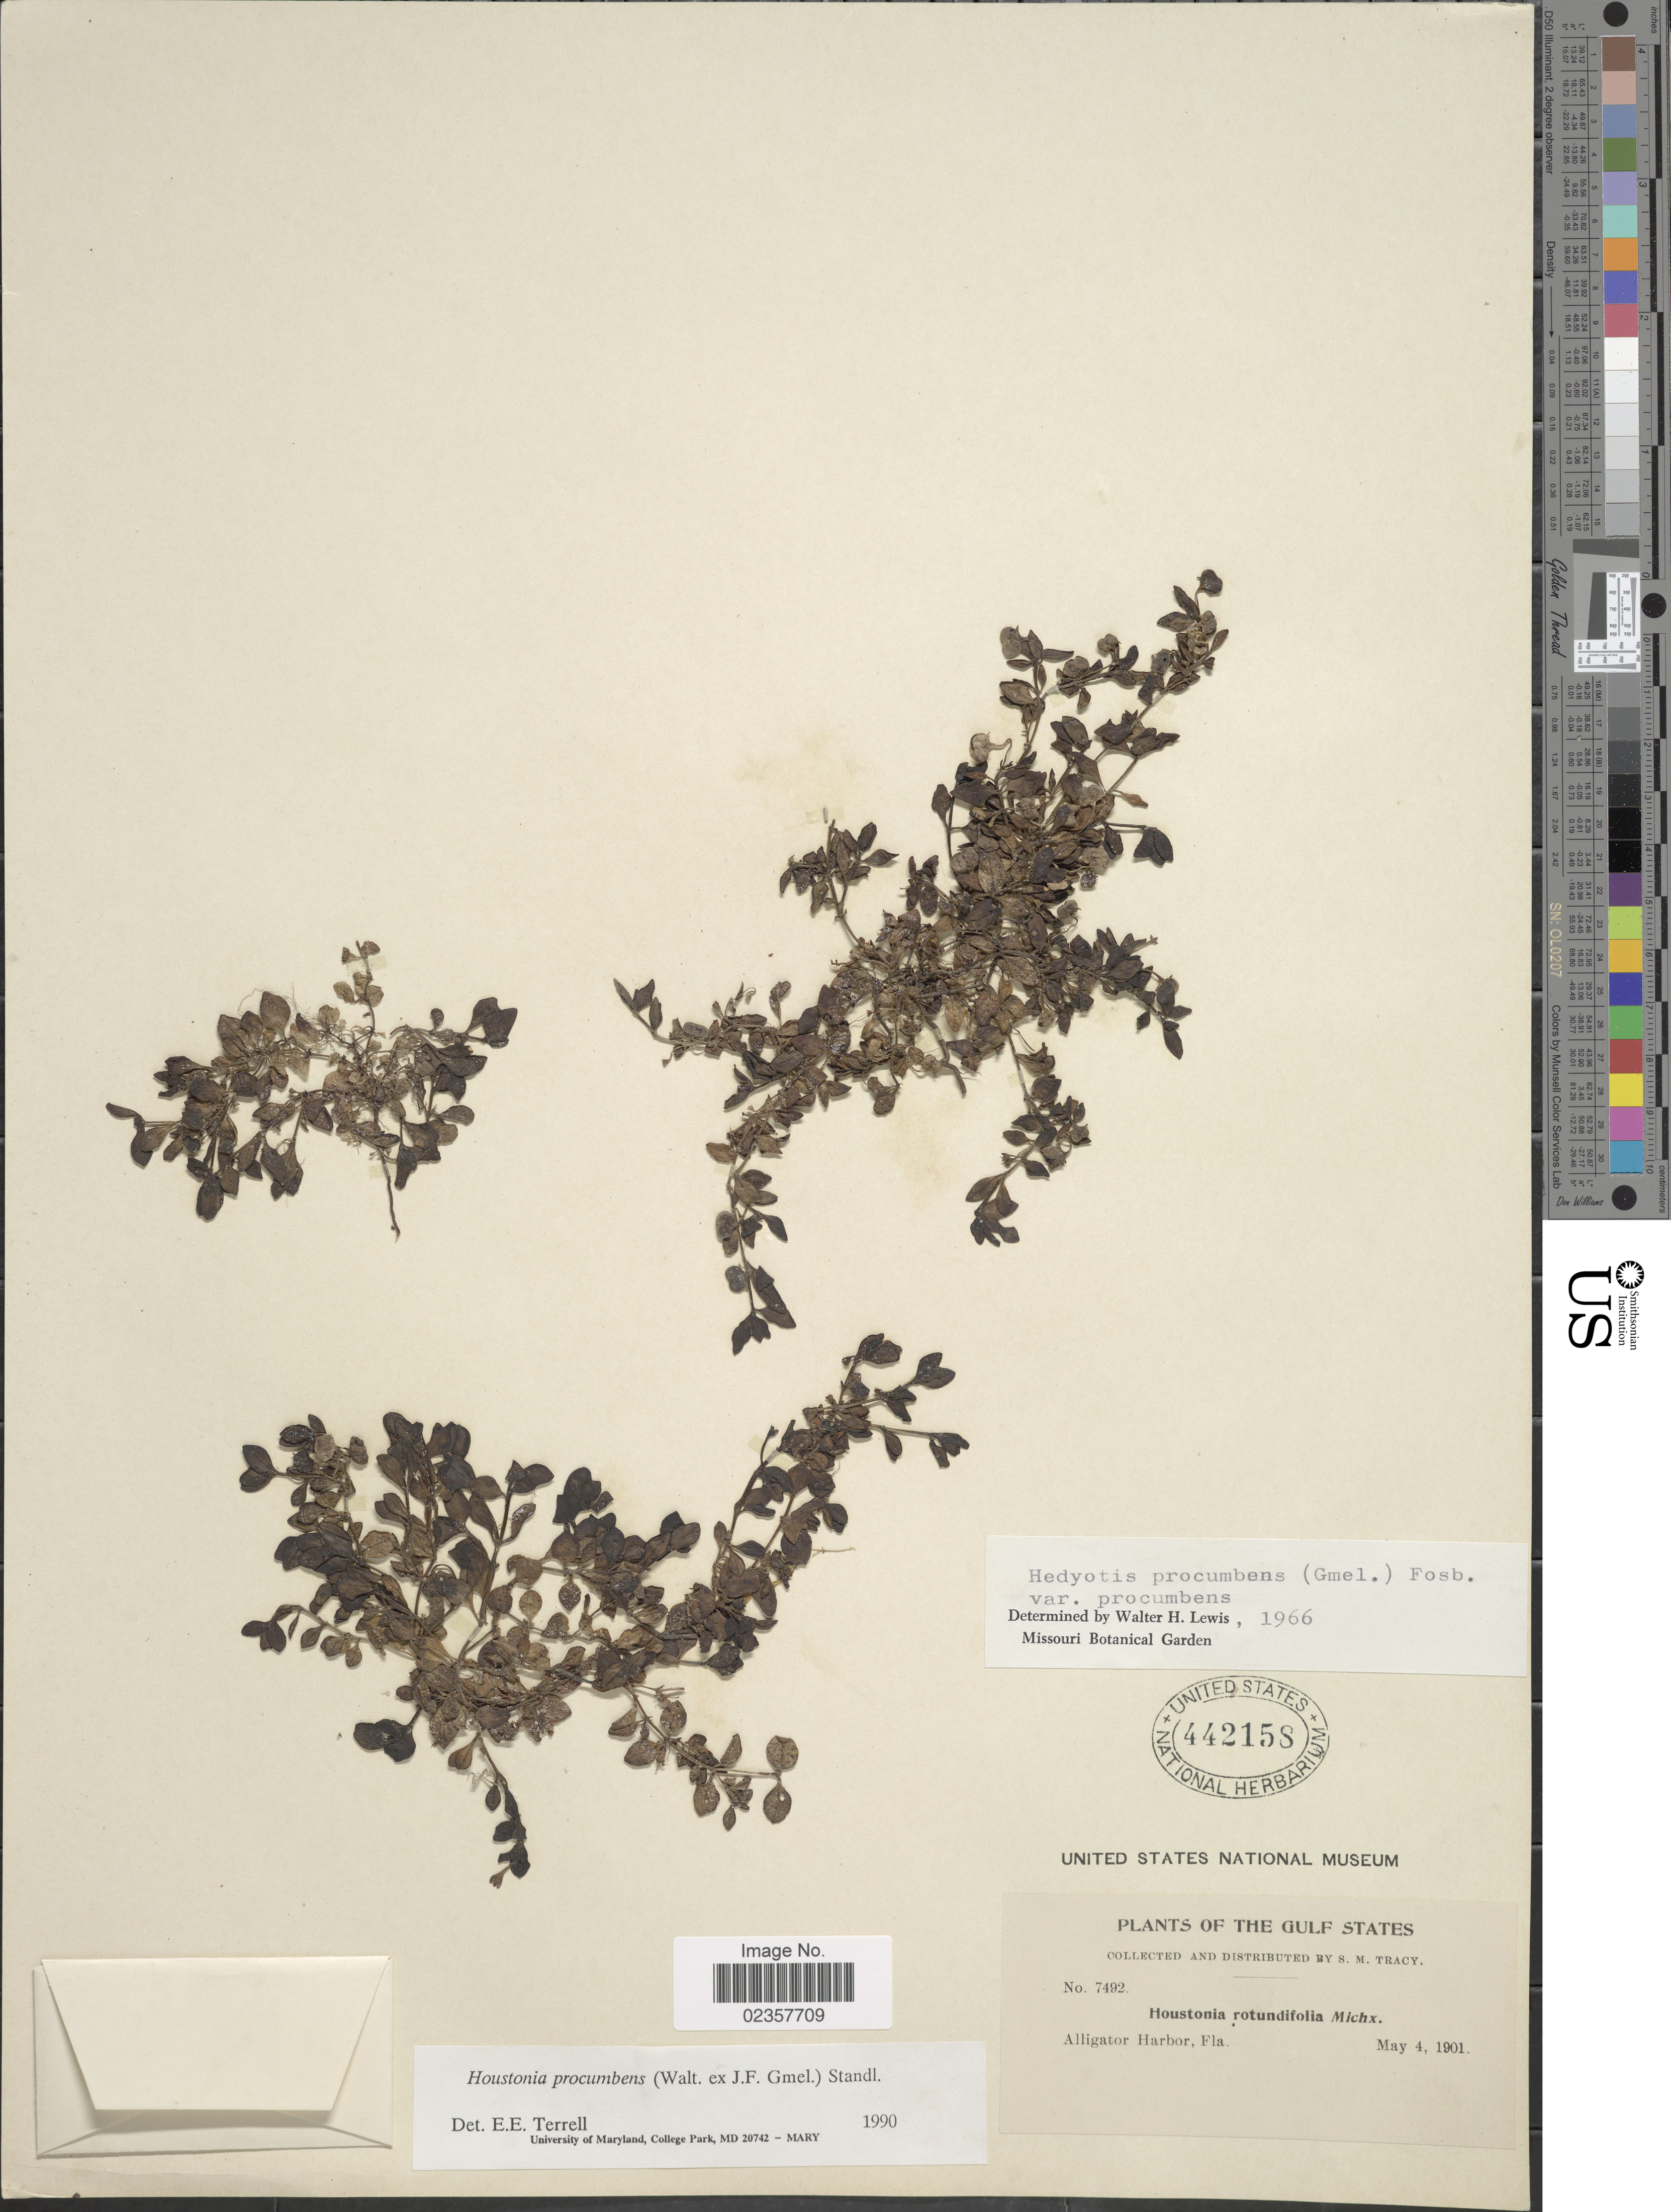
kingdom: Plantae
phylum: Tracheophyta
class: Magnoliopsida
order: Gentianales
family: Rubiaceae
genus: Houstonia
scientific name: Houstonia procumbens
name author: (Walter ex J.F. Gmel.) Standl.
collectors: S. M. Tracy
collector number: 7492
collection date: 1901-05-04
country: United States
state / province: Florida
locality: Alligator Harbor, The Gulf States.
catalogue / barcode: US 442158